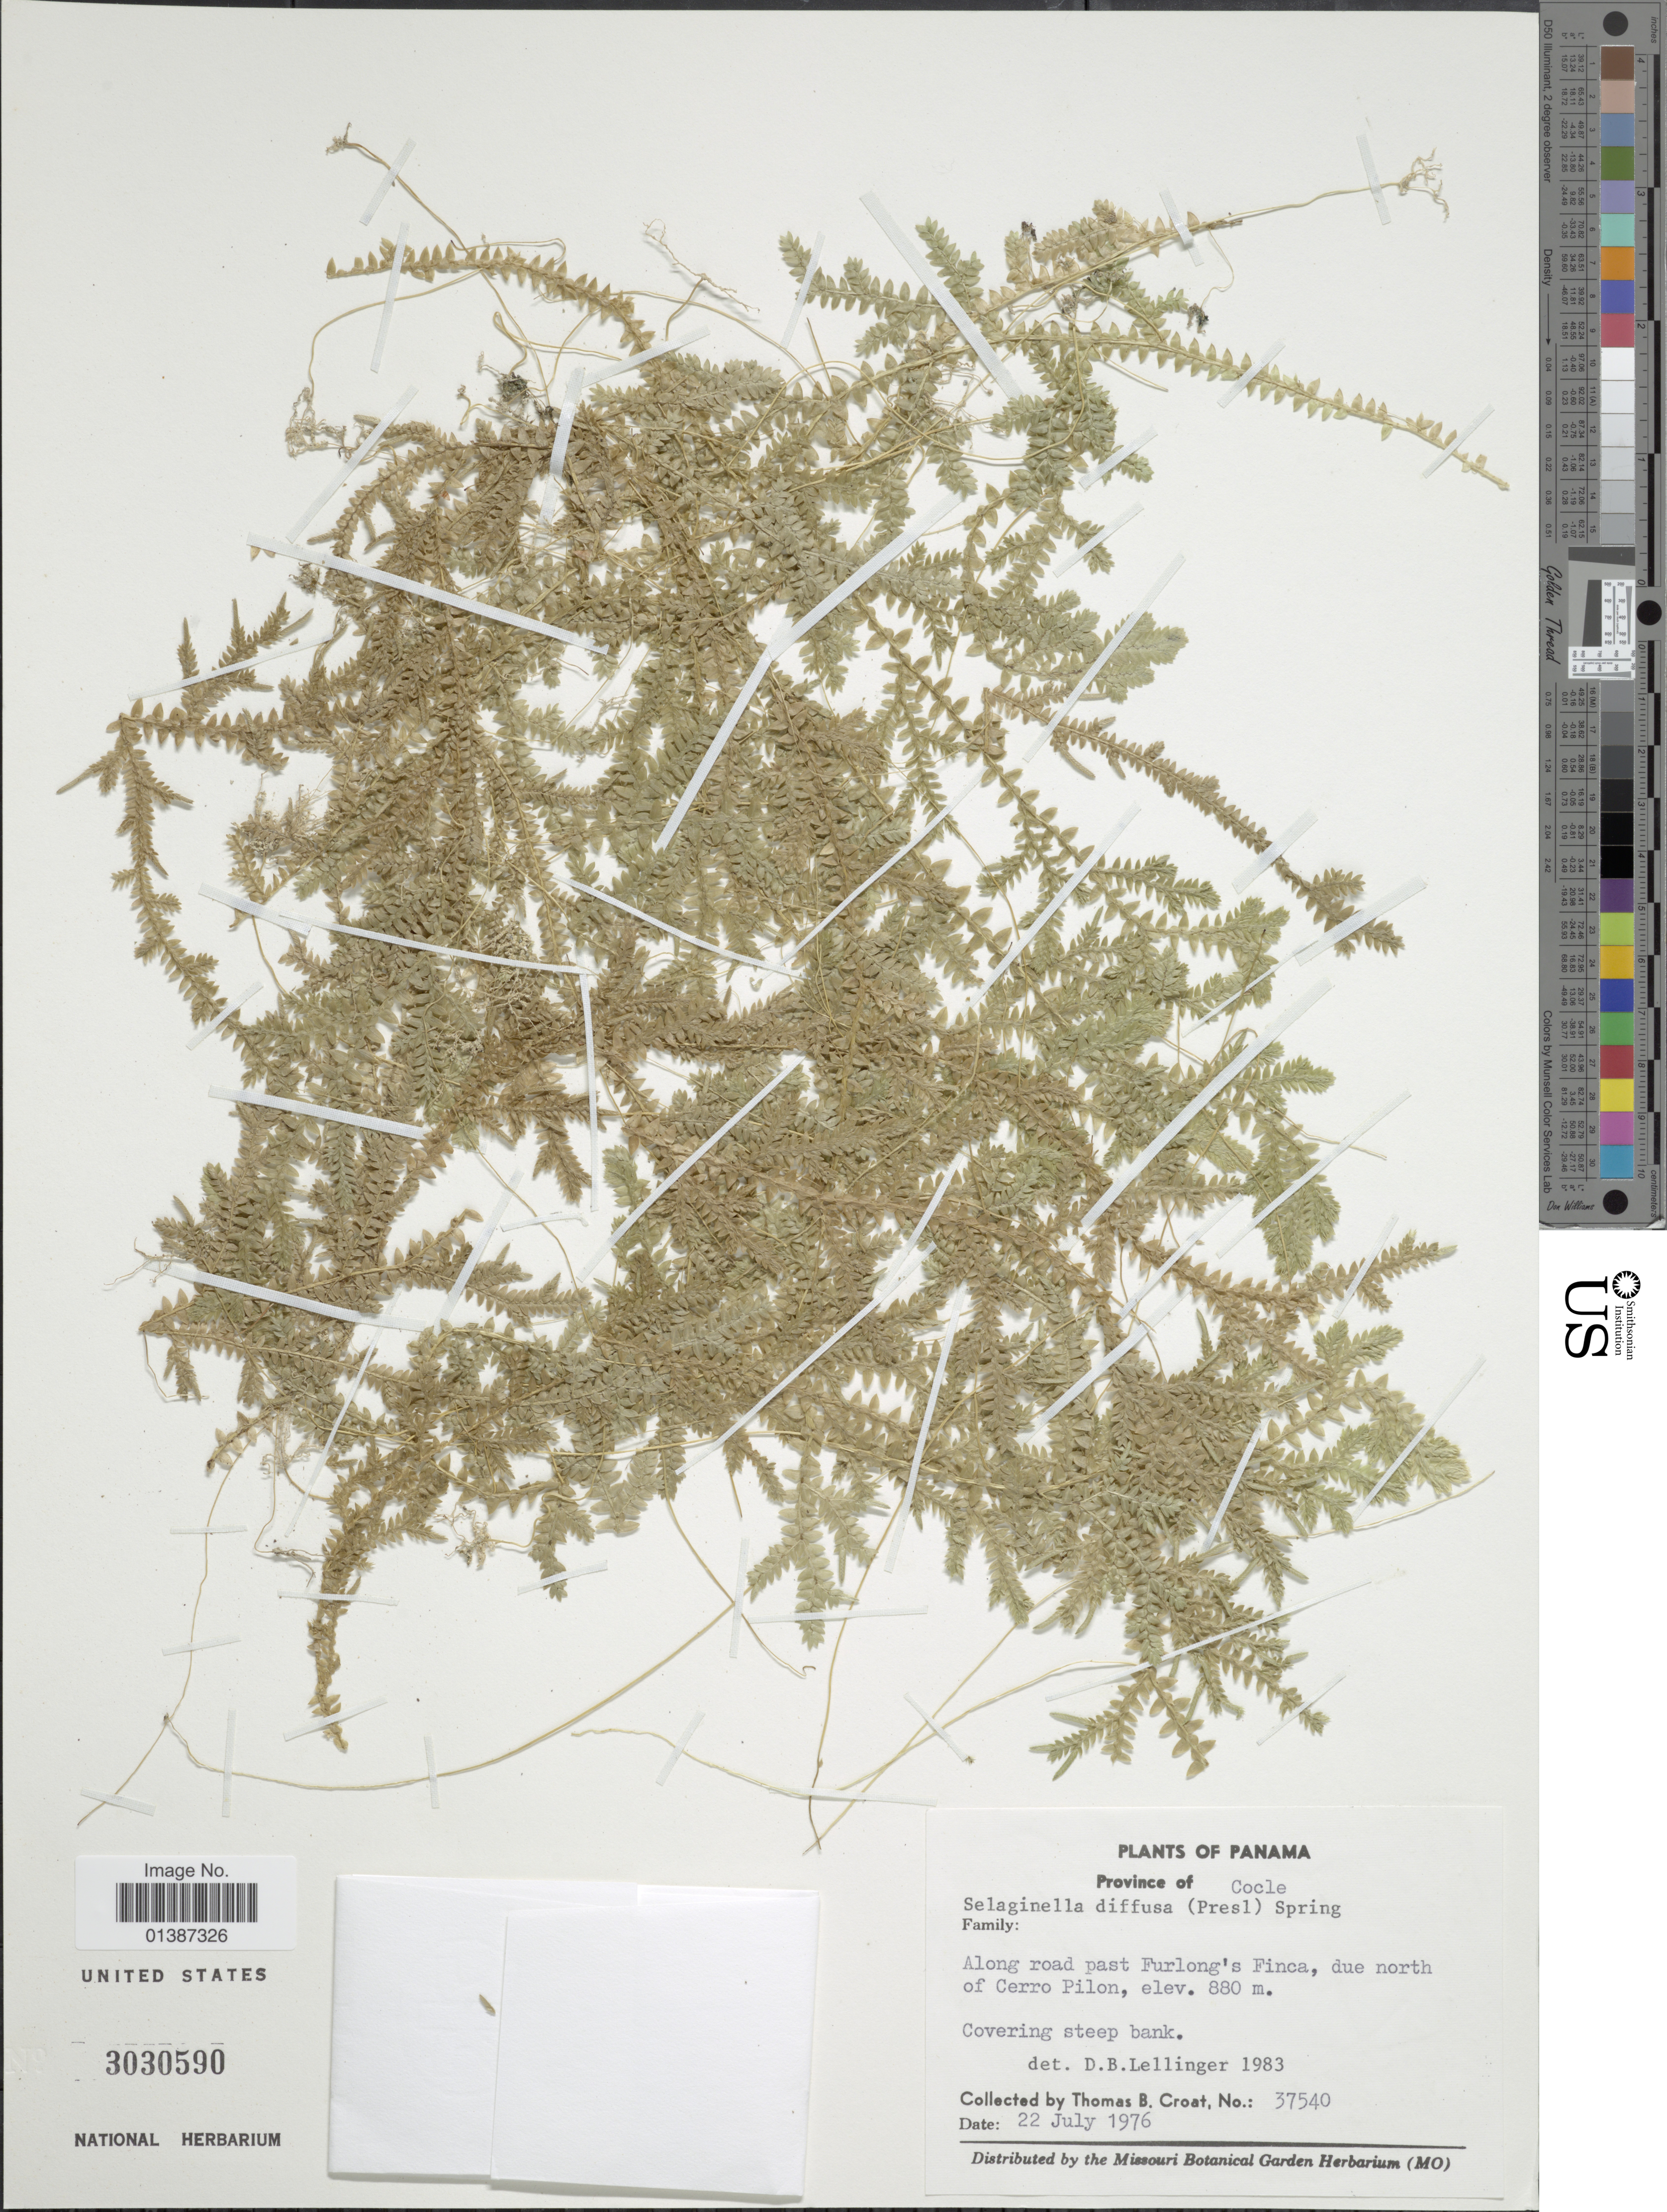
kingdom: Plantae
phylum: Tracheophyta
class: Lycopodiopsida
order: Selaginellales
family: Selaginellaceae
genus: Selaginella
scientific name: Selaginella diffusa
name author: (C. Presl) Spring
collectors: T. B. Croat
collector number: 37540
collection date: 1976-07-22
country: Panama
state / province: Coclé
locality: Along road past Furlong's Finca, due north of Cerro Pilon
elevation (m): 880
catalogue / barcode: US 3030590